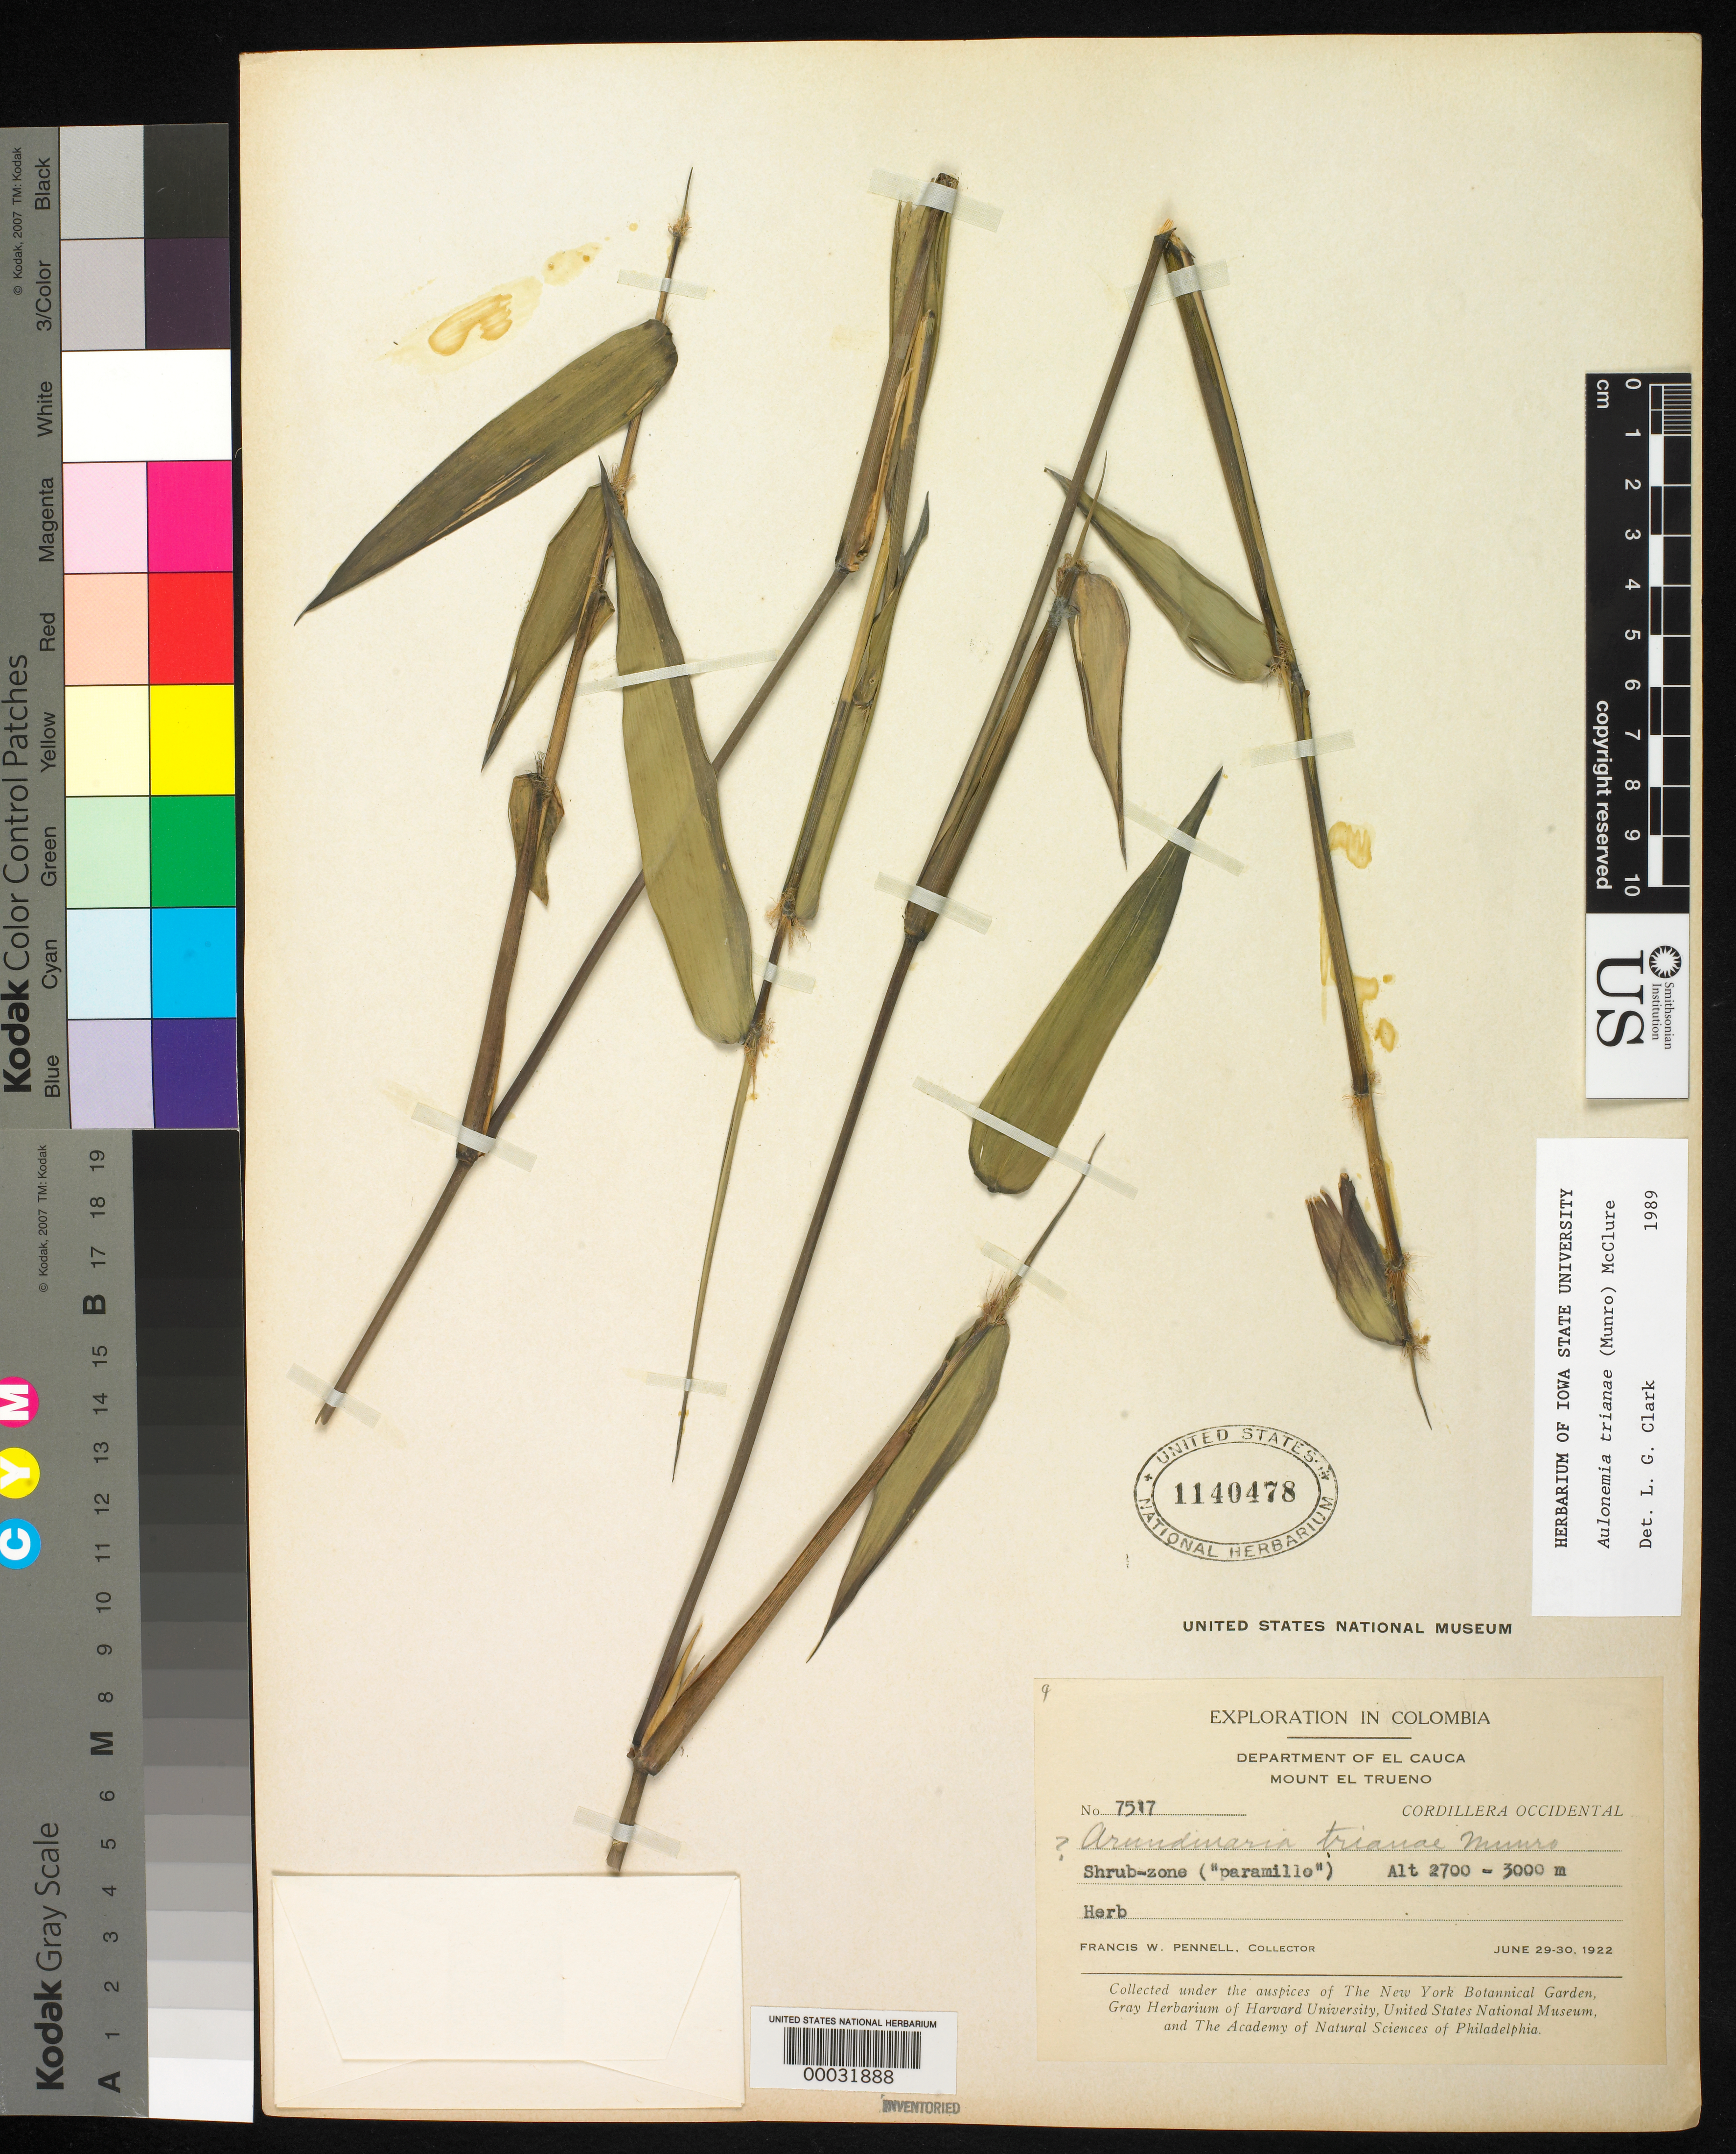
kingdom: Plantae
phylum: Tracheophyta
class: Liliopsida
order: Poales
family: Poaceae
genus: Aulonemia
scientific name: Aulonemia trianae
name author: (Munro) McClure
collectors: F. W. Pennell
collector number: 7517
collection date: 1922-06-29/1922-06-30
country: Colombia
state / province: Boyacá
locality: Department of El Cauca. Cordillera Occidental. Mount el Trueno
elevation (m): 2700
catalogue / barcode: US 1140478